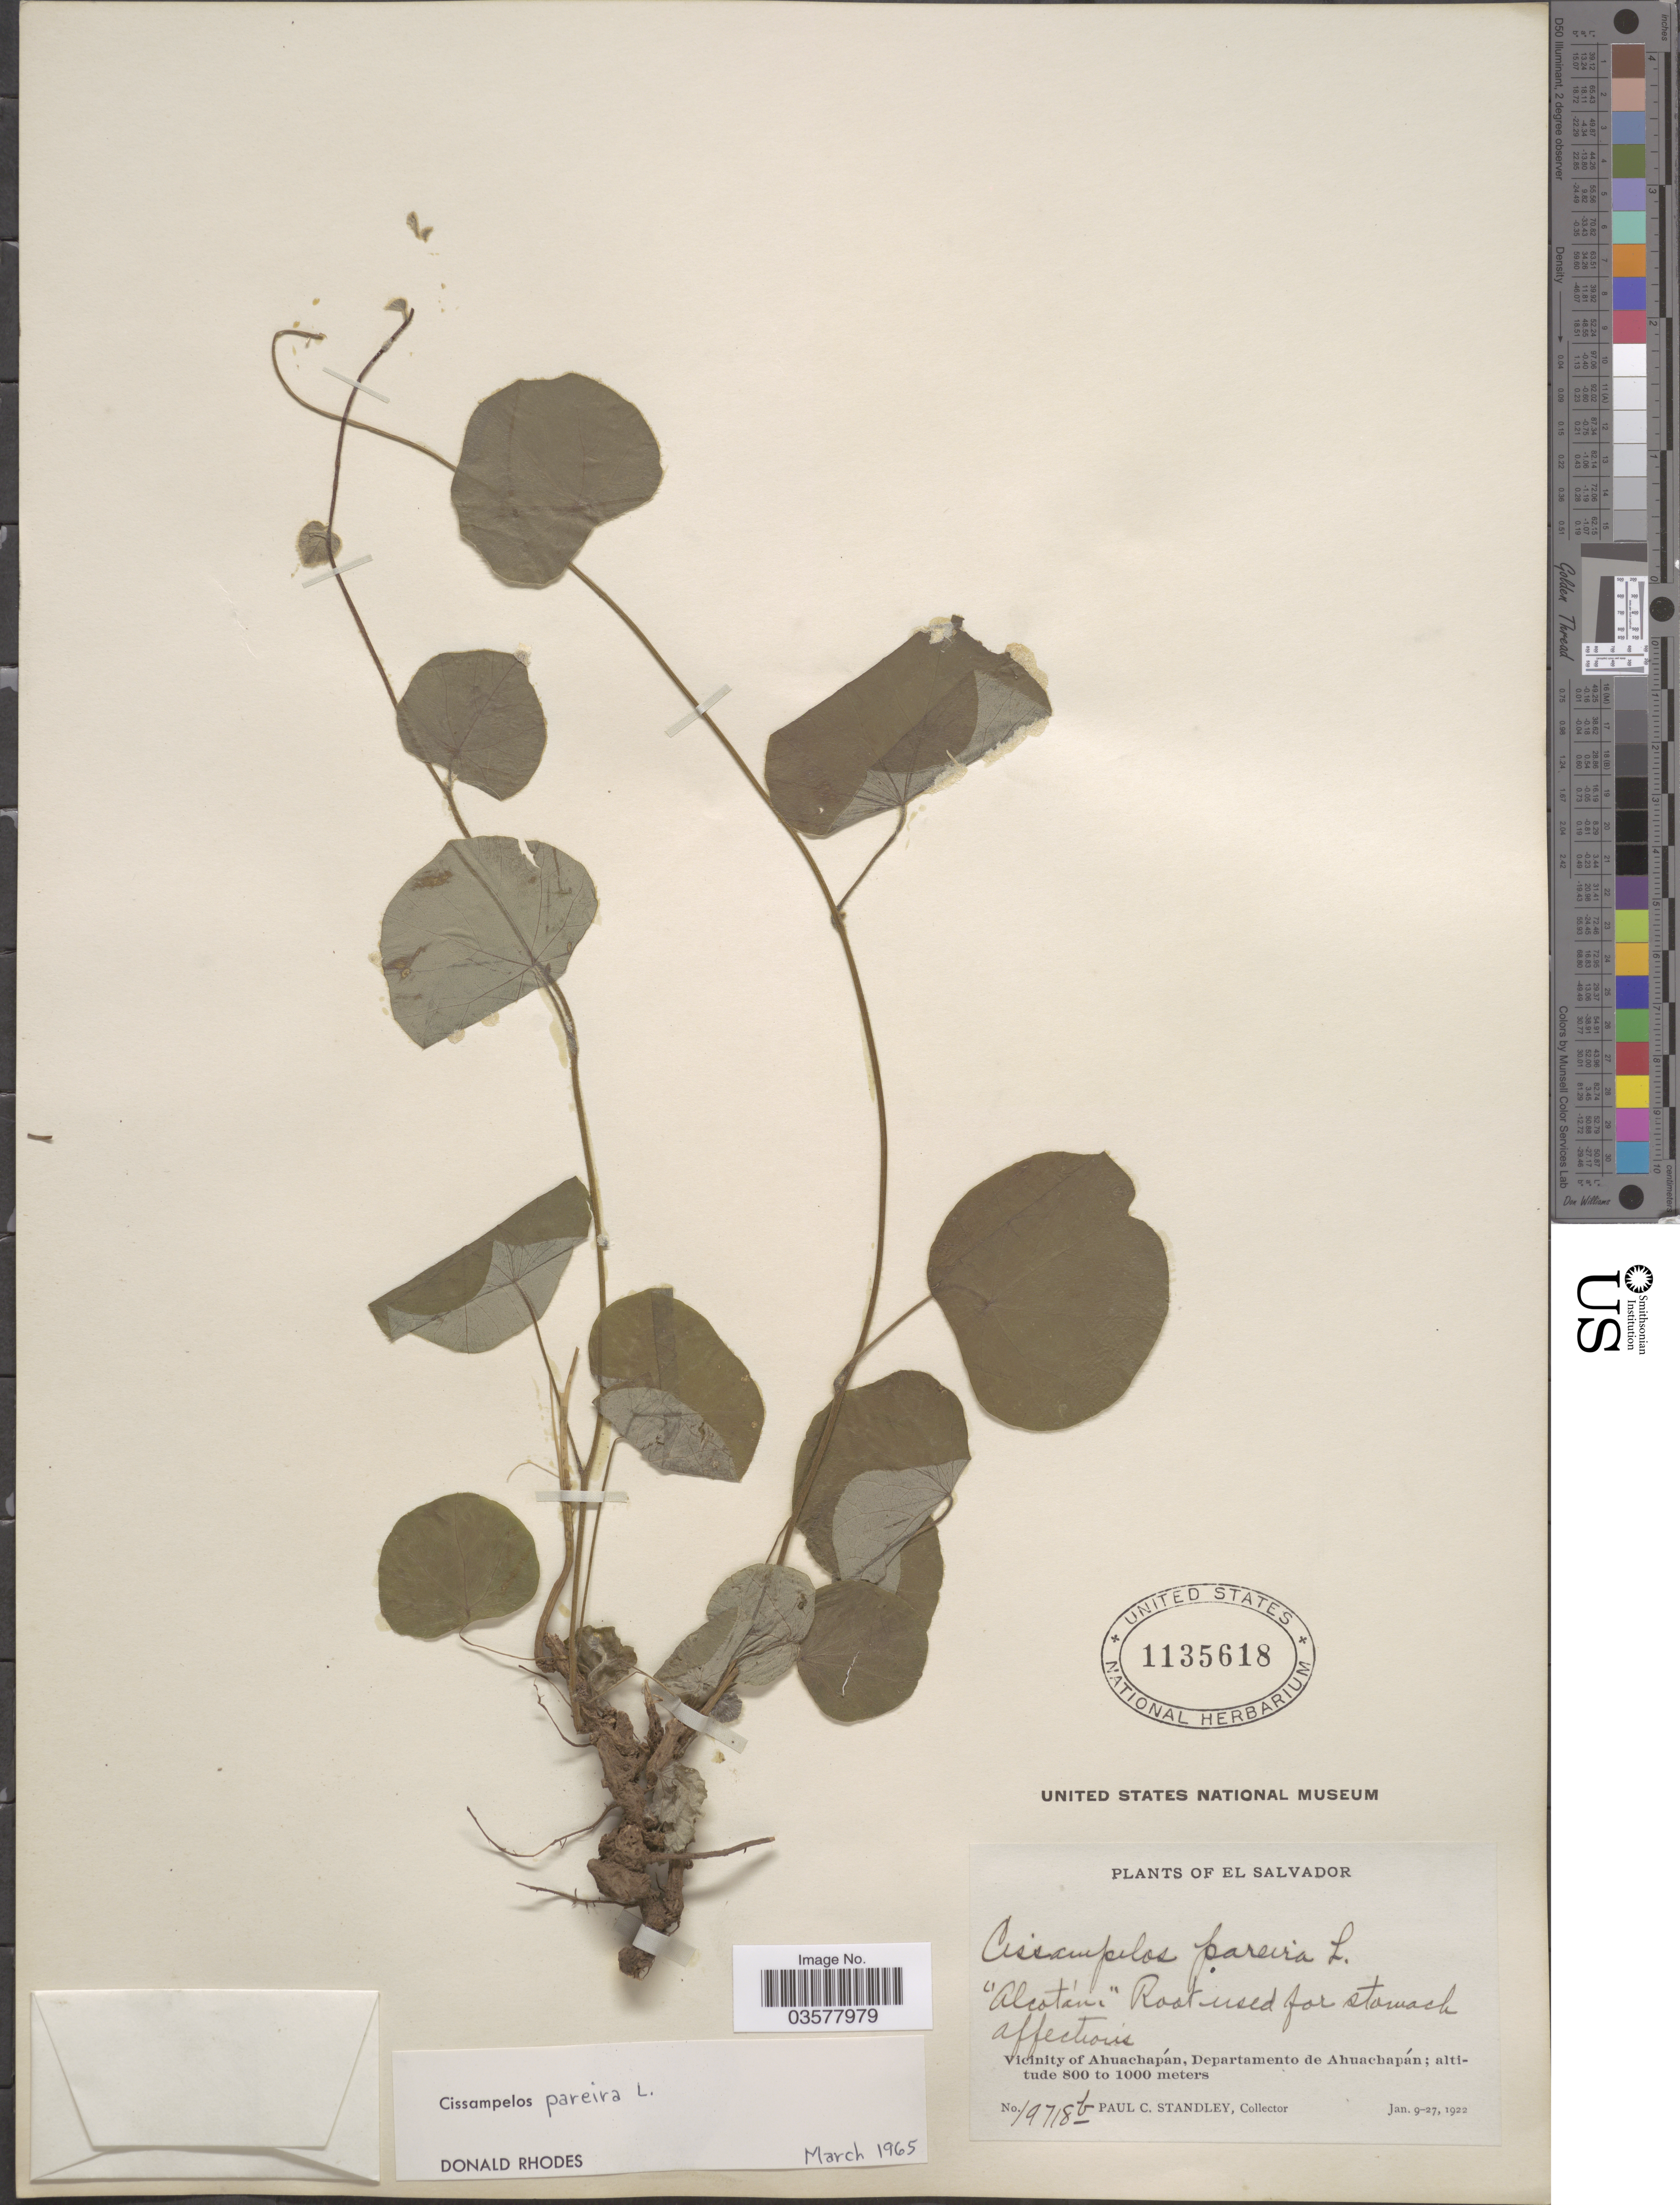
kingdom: Plantae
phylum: Tracheophyta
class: Magnoliopsida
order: Ranunculales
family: Menispermaceae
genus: Cissampelos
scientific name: Cissampelos pareira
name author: L.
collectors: P. C. Standley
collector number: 19718b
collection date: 1922-01-09/1922-01-27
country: El Salvador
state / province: Ahuachapan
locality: Vicinity of Ahuachapán, Departamento Ahuchapán.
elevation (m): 800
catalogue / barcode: US 1135618